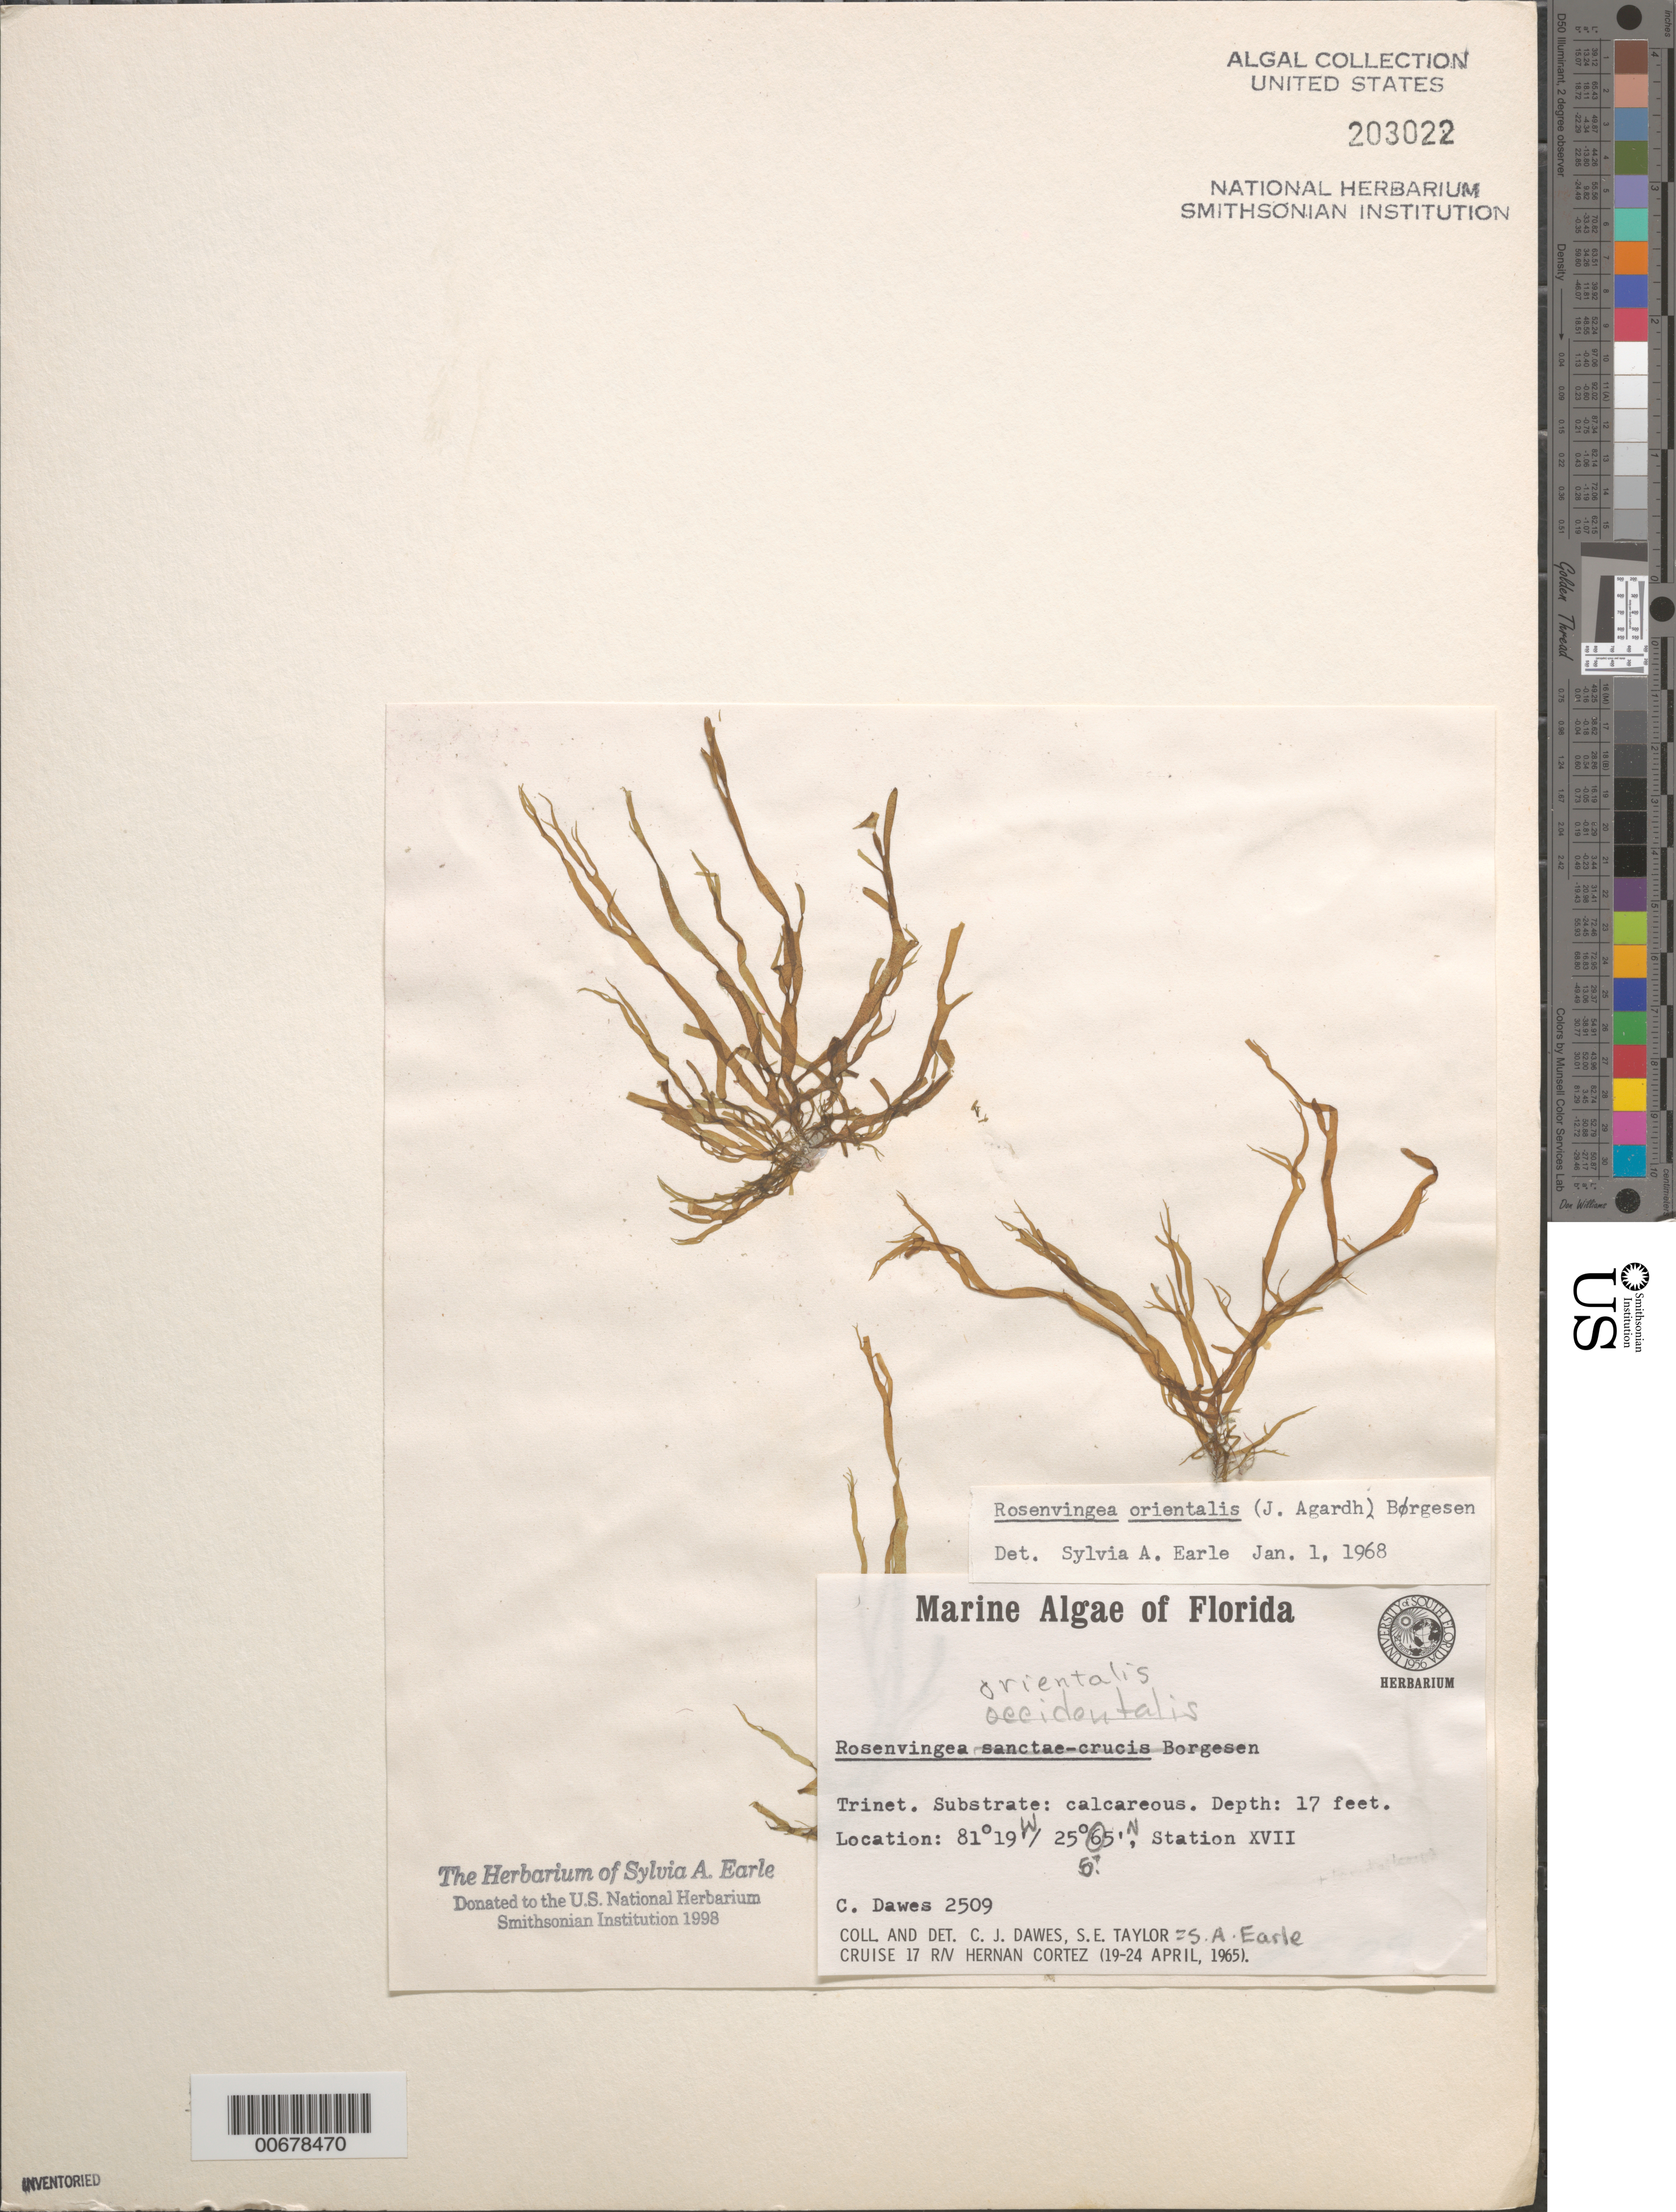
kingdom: Chromista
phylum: Ochrophyta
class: Phaeophyceae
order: Scytosiphonales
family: Scytosiphonaceae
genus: Rosenvingea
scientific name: Rosenvingea orientalis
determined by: Earle, S. A.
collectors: C. Dawes & S. A. Earle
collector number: CJD 2509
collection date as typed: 19 Apr 1965 to 24 Apr 1965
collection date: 1965-04-19/1965-04-24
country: United States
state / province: Florida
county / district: Collier County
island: Ten Thousand Islands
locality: Gulf of Mexico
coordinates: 25 65' N, 81 19' W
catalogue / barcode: US 203022